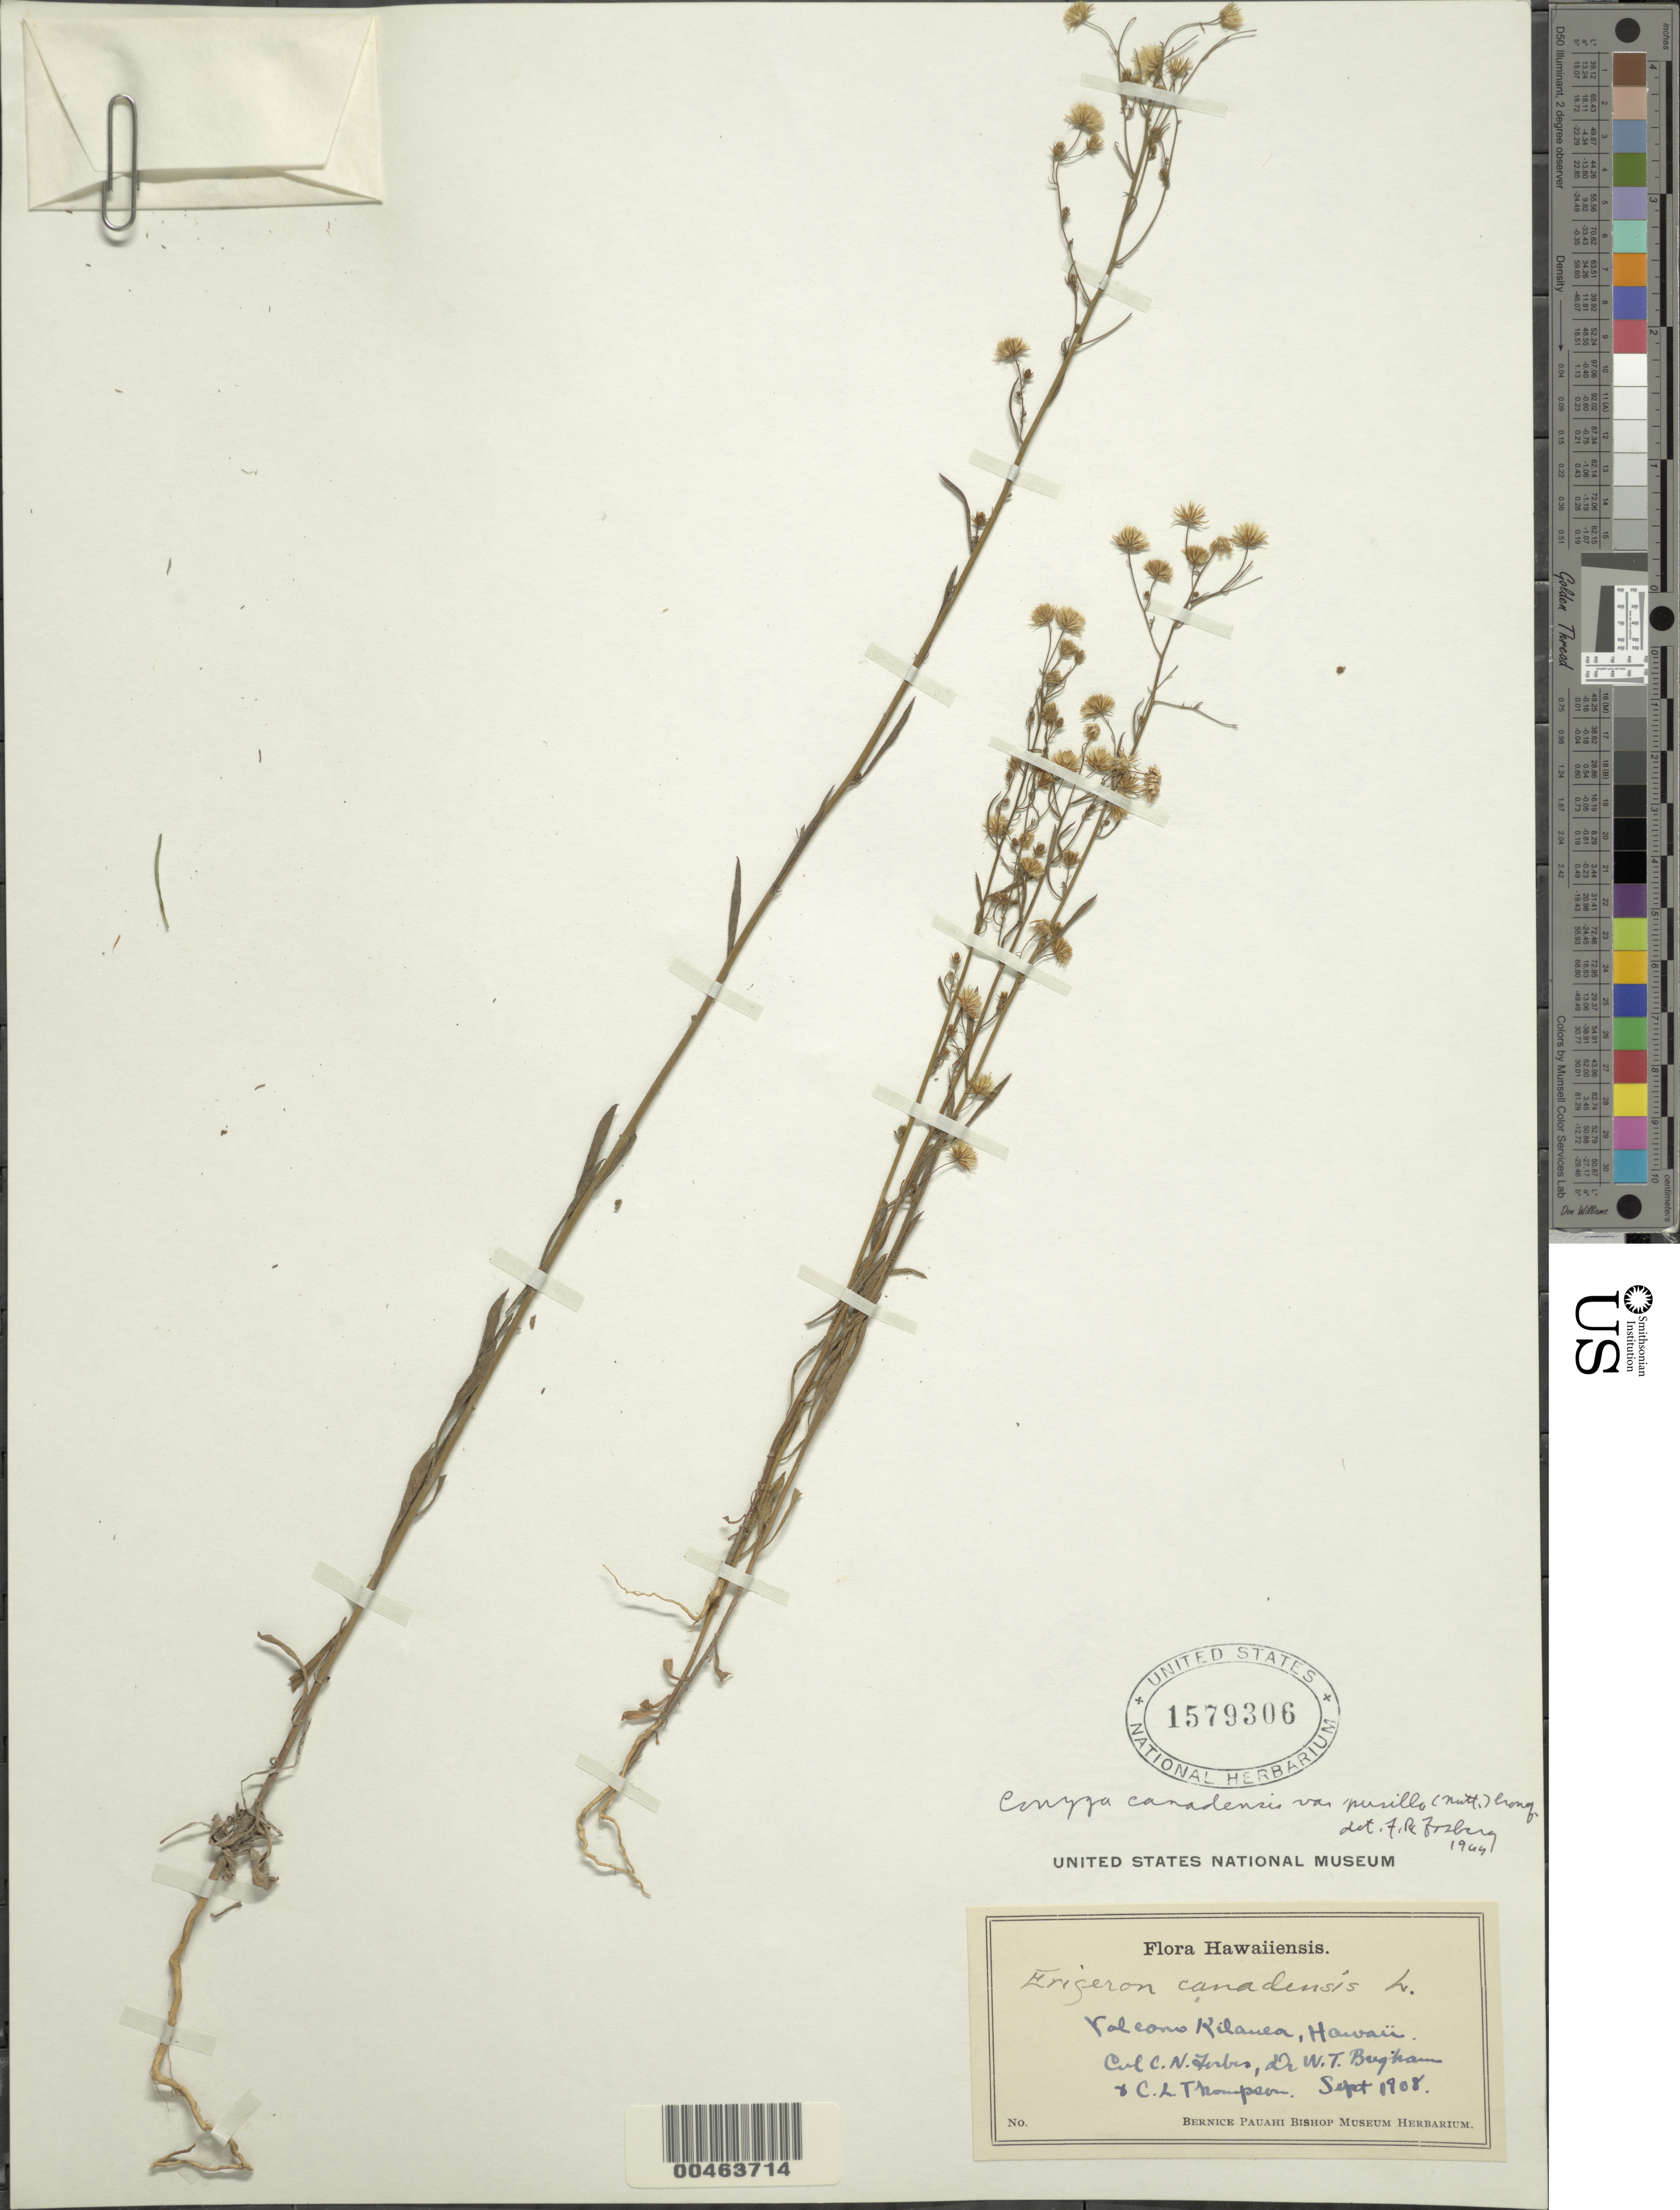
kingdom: Plantae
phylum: Tracheophyta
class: Magnoliopsida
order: Asterales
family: Asteraceae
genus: Erigeron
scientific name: Erigeron canadensis var. pusillus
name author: (Nutt.) Bolvin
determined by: Wagner, W. L., (BOT), Smithsonian Institution - National Museum of Natural History (UNITED STATES)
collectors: C. N. Forbes, W. T. Brigham & C. L. Thompson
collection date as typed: Sep 1908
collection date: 1908-09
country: United States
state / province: Hawaii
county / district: Hawaii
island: Hawaii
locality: Volcano Kilauea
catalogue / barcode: US 1579306